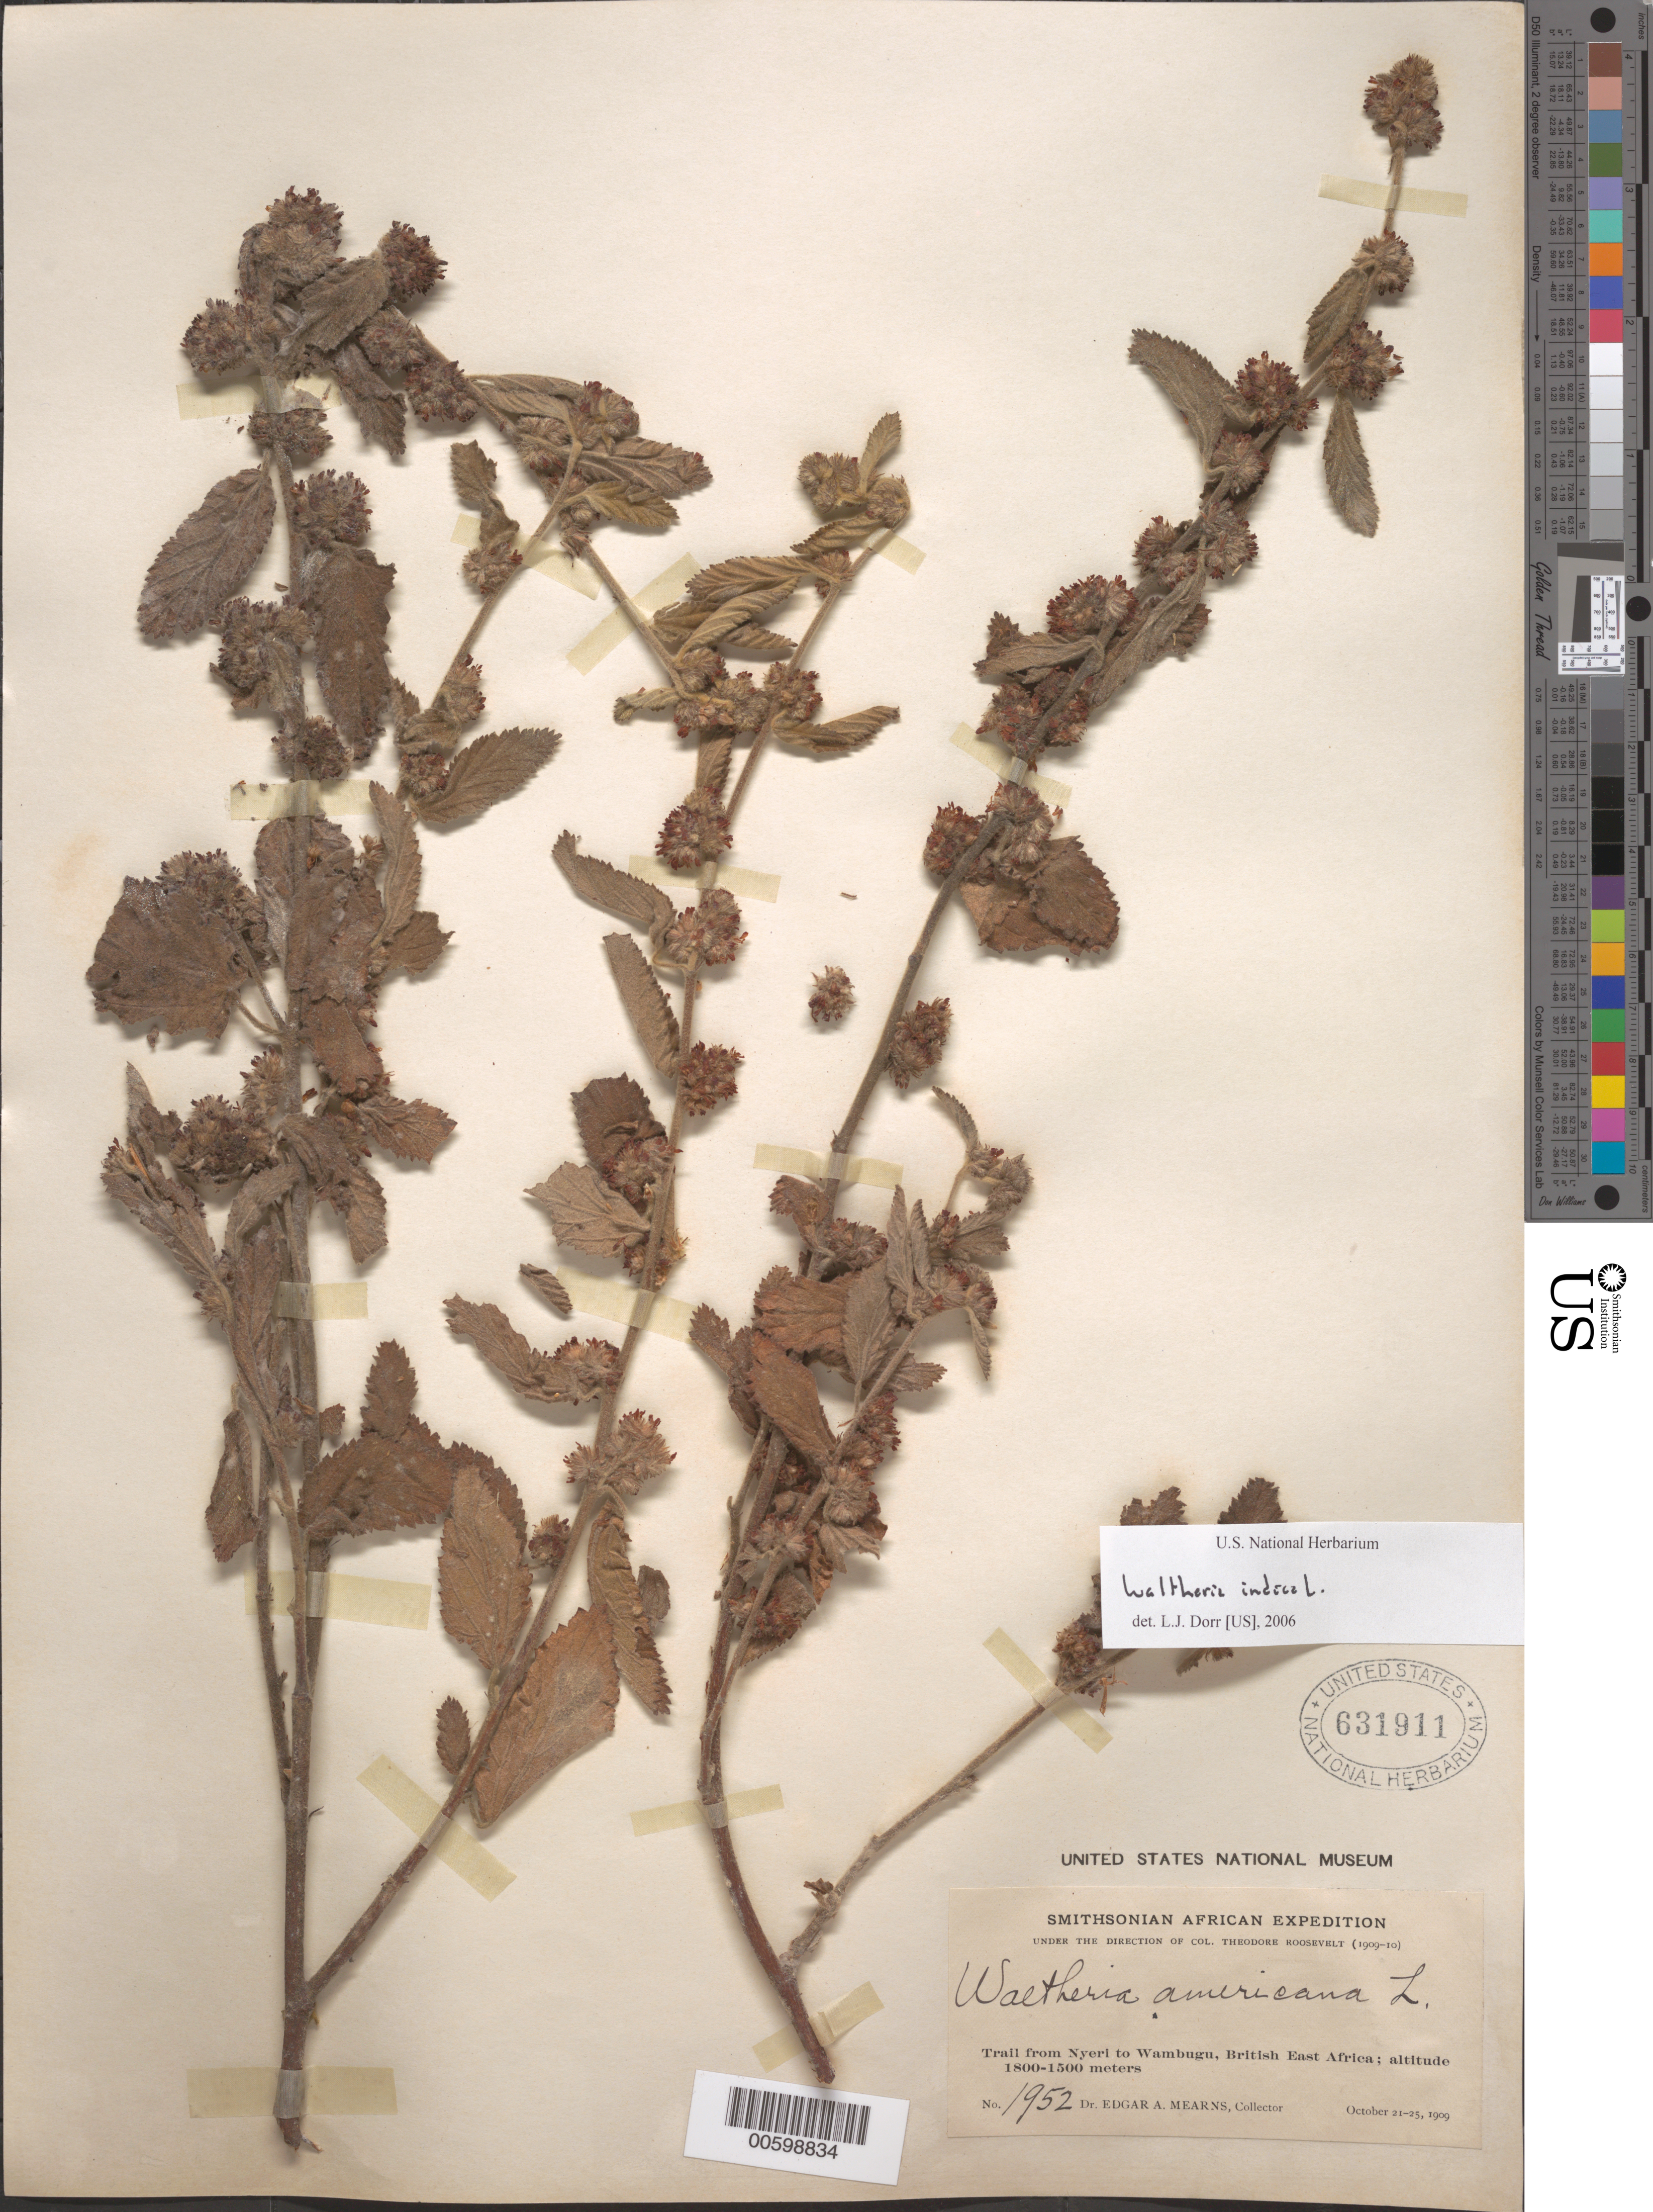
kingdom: Plantae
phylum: Tracheophyta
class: Magnoliopsida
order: Malvales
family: Malvaceae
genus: Waltheria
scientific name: Waltheria americana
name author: L.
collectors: E. A. Mearns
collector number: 1952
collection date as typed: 21 Oct 1909 to 25 Oct 1909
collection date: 1909-10-21/1909-10-25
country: Kenya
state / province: Nyeri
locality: Trail from Nyeri to Wambugu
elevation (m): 1800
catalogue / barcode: US 631911